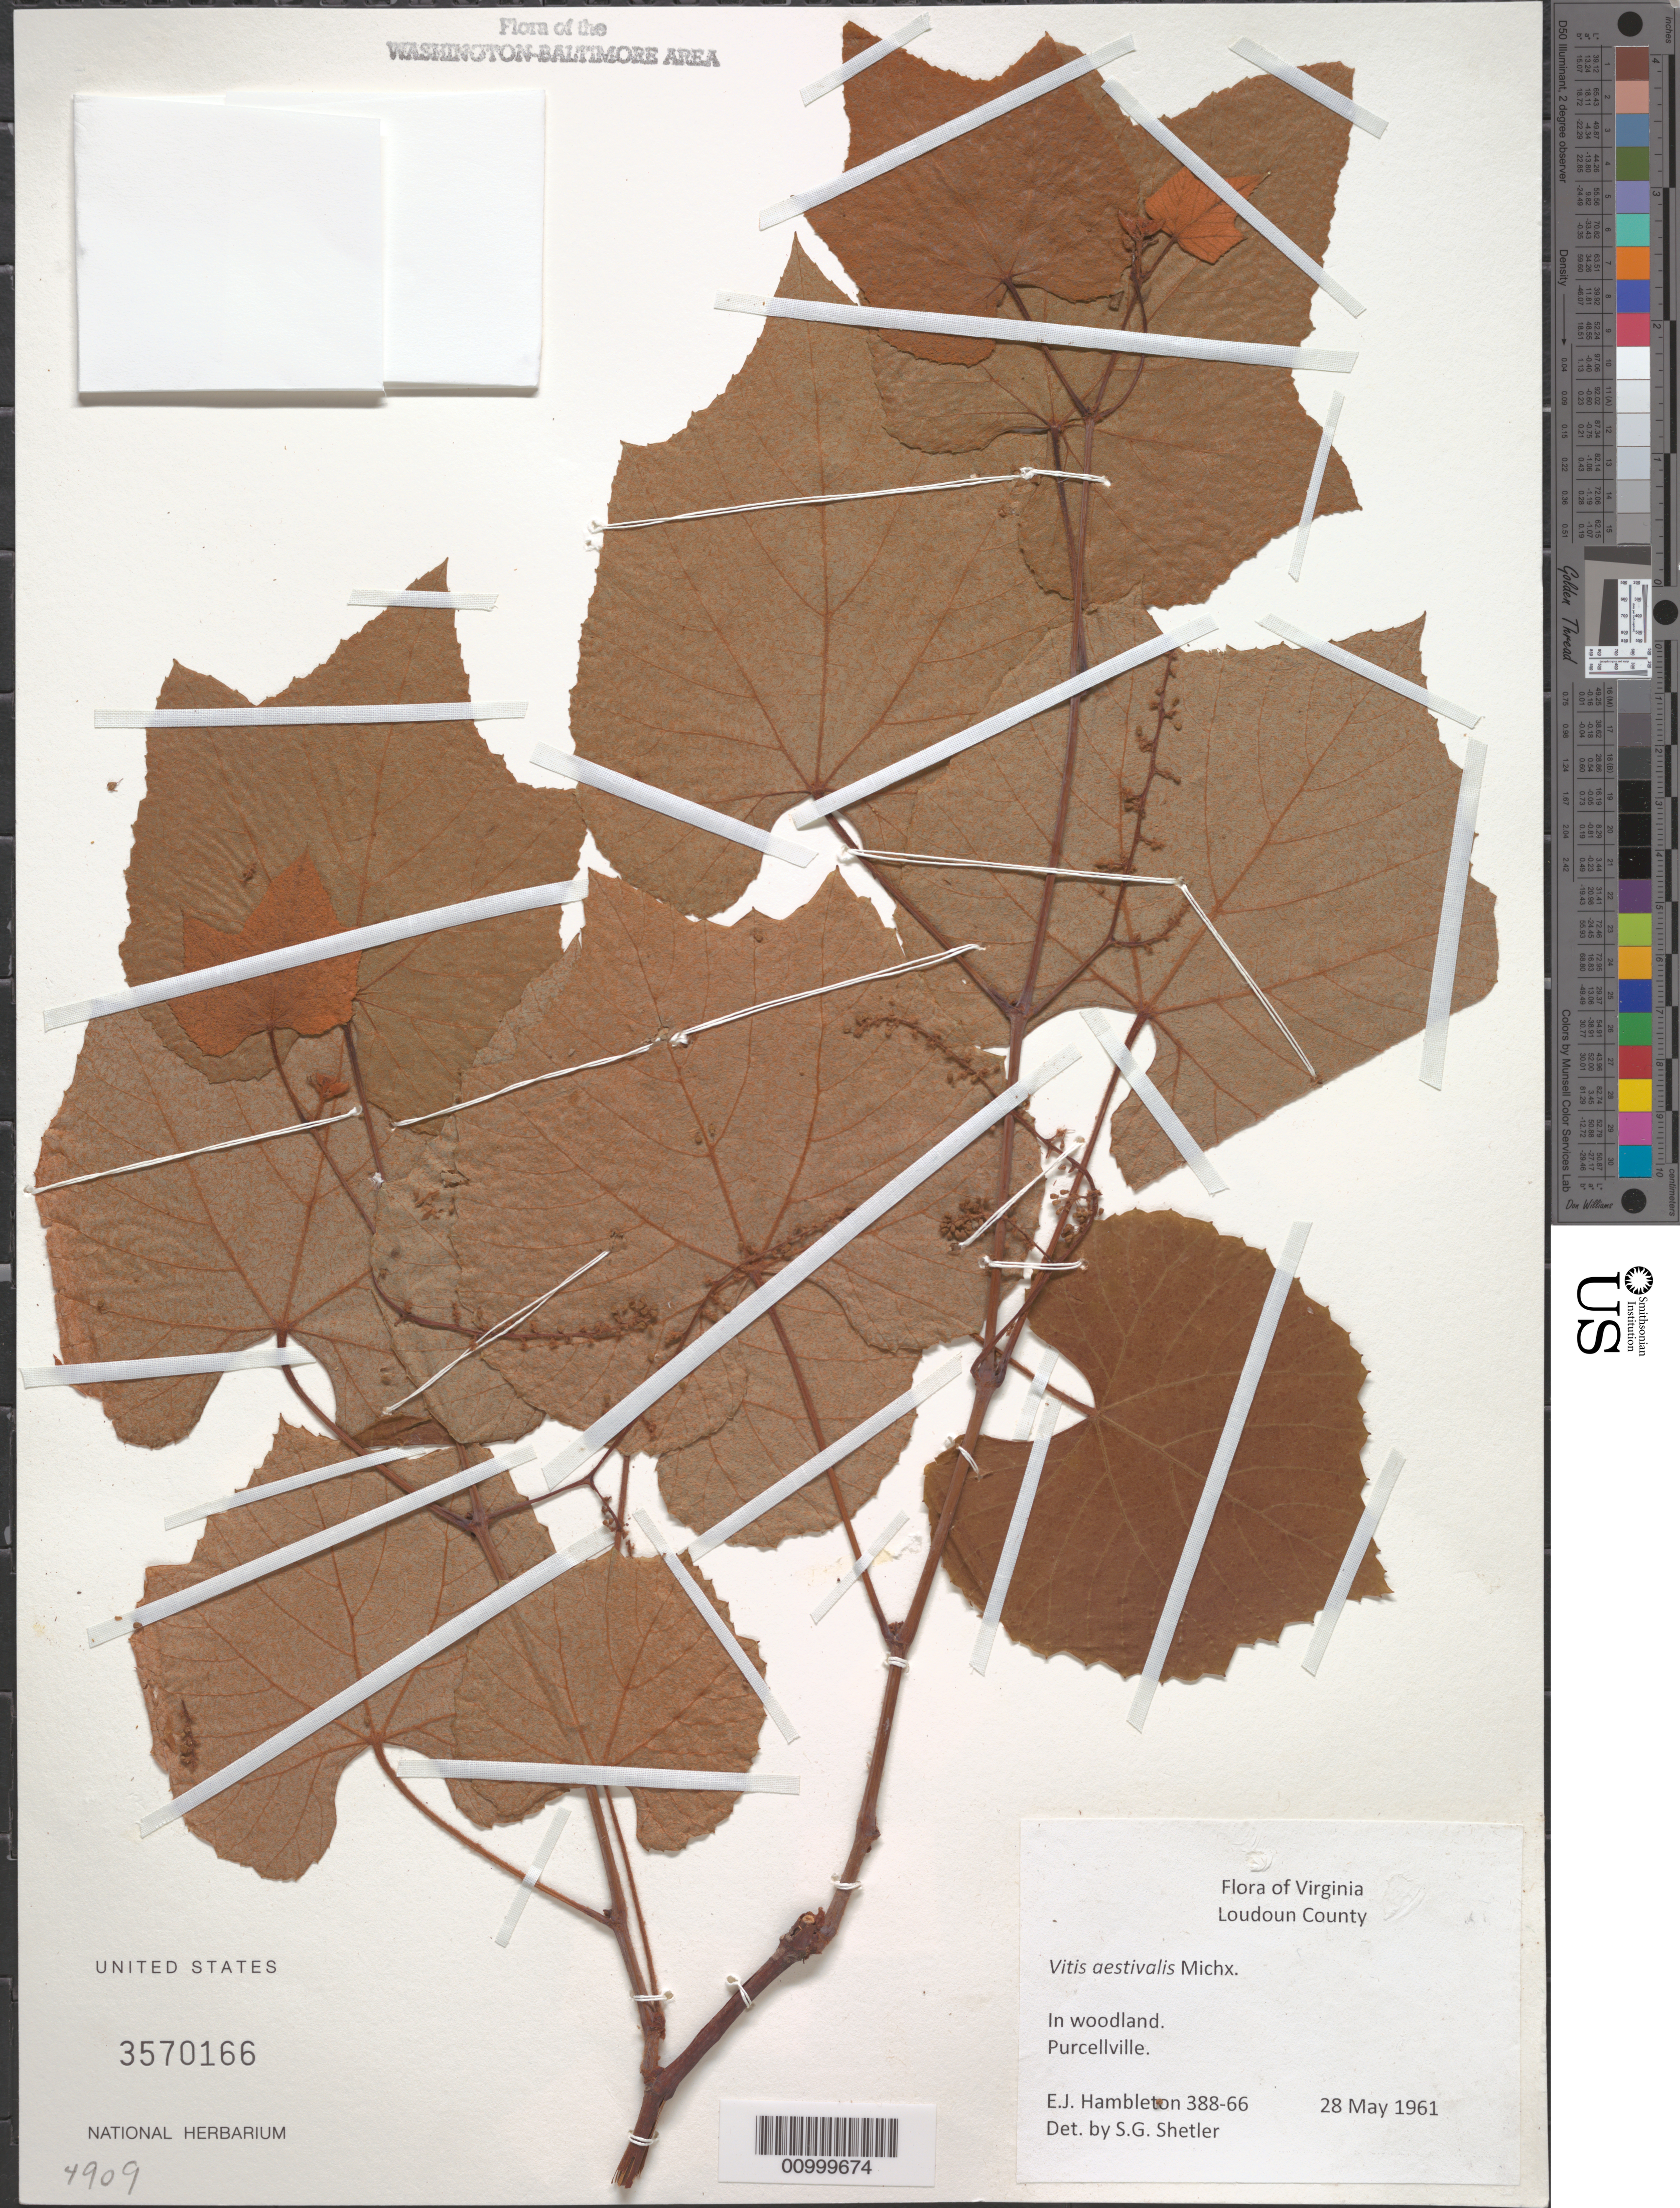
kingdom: Plantae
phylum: Tracheophyta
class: Magnoliopsida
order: Vitales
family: Vitaceae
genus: Vitis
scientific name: Vitis aestivalis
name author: Michx.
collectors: E. Hambleton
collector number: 388-66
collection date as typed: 28 May 1961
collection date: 1961-05-28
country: United States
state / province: Virginia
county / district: Loudoun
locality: Purcellville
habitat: in woodland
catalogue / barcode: US 3570166